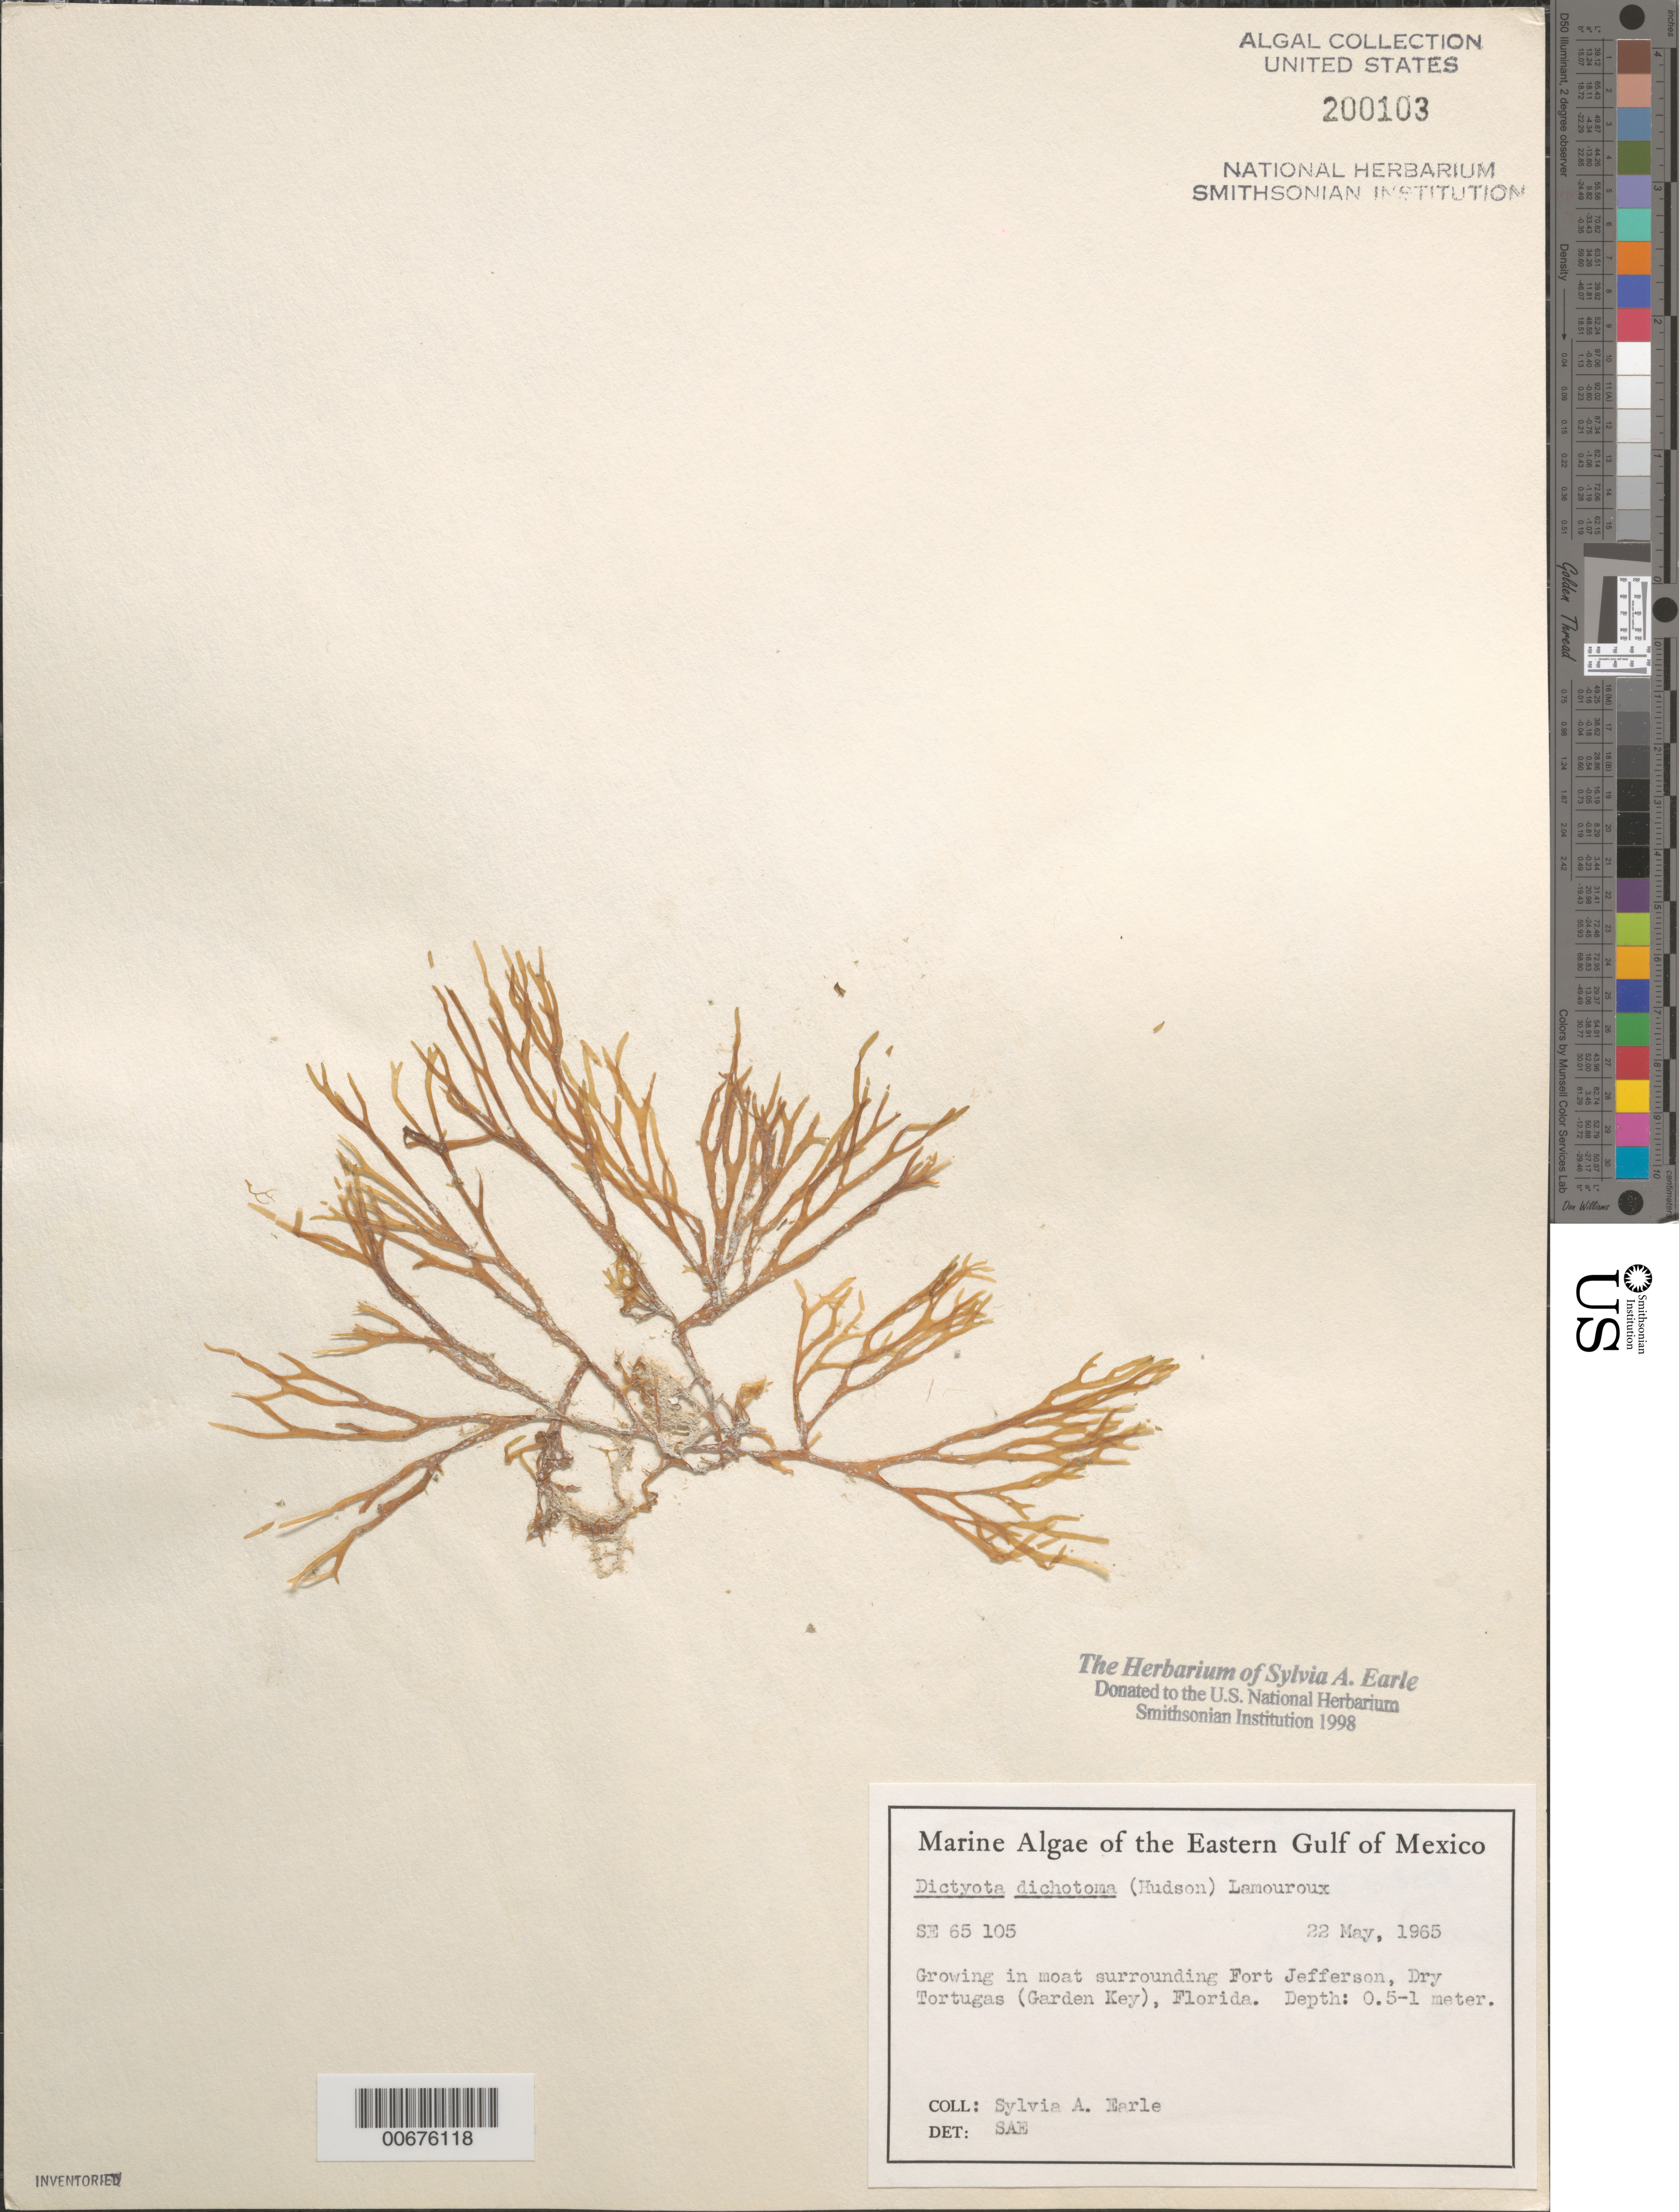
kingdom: Chromista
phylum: Ochrophyta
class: Phaeophyceae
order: Dictyotales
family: Dictyotaceae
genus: Dictyota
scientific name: Dictyota dichotoma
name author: (Huds.) J.V.Lamouroux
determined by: Earle, S. A.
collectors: S. A. Earle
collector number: Se 65105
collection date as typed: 22 May 1965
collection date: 1965-05-22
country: United States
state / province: Florida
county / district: Monroe County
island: Garden Key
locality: Fort Jefferson moat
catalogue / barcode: US 200103